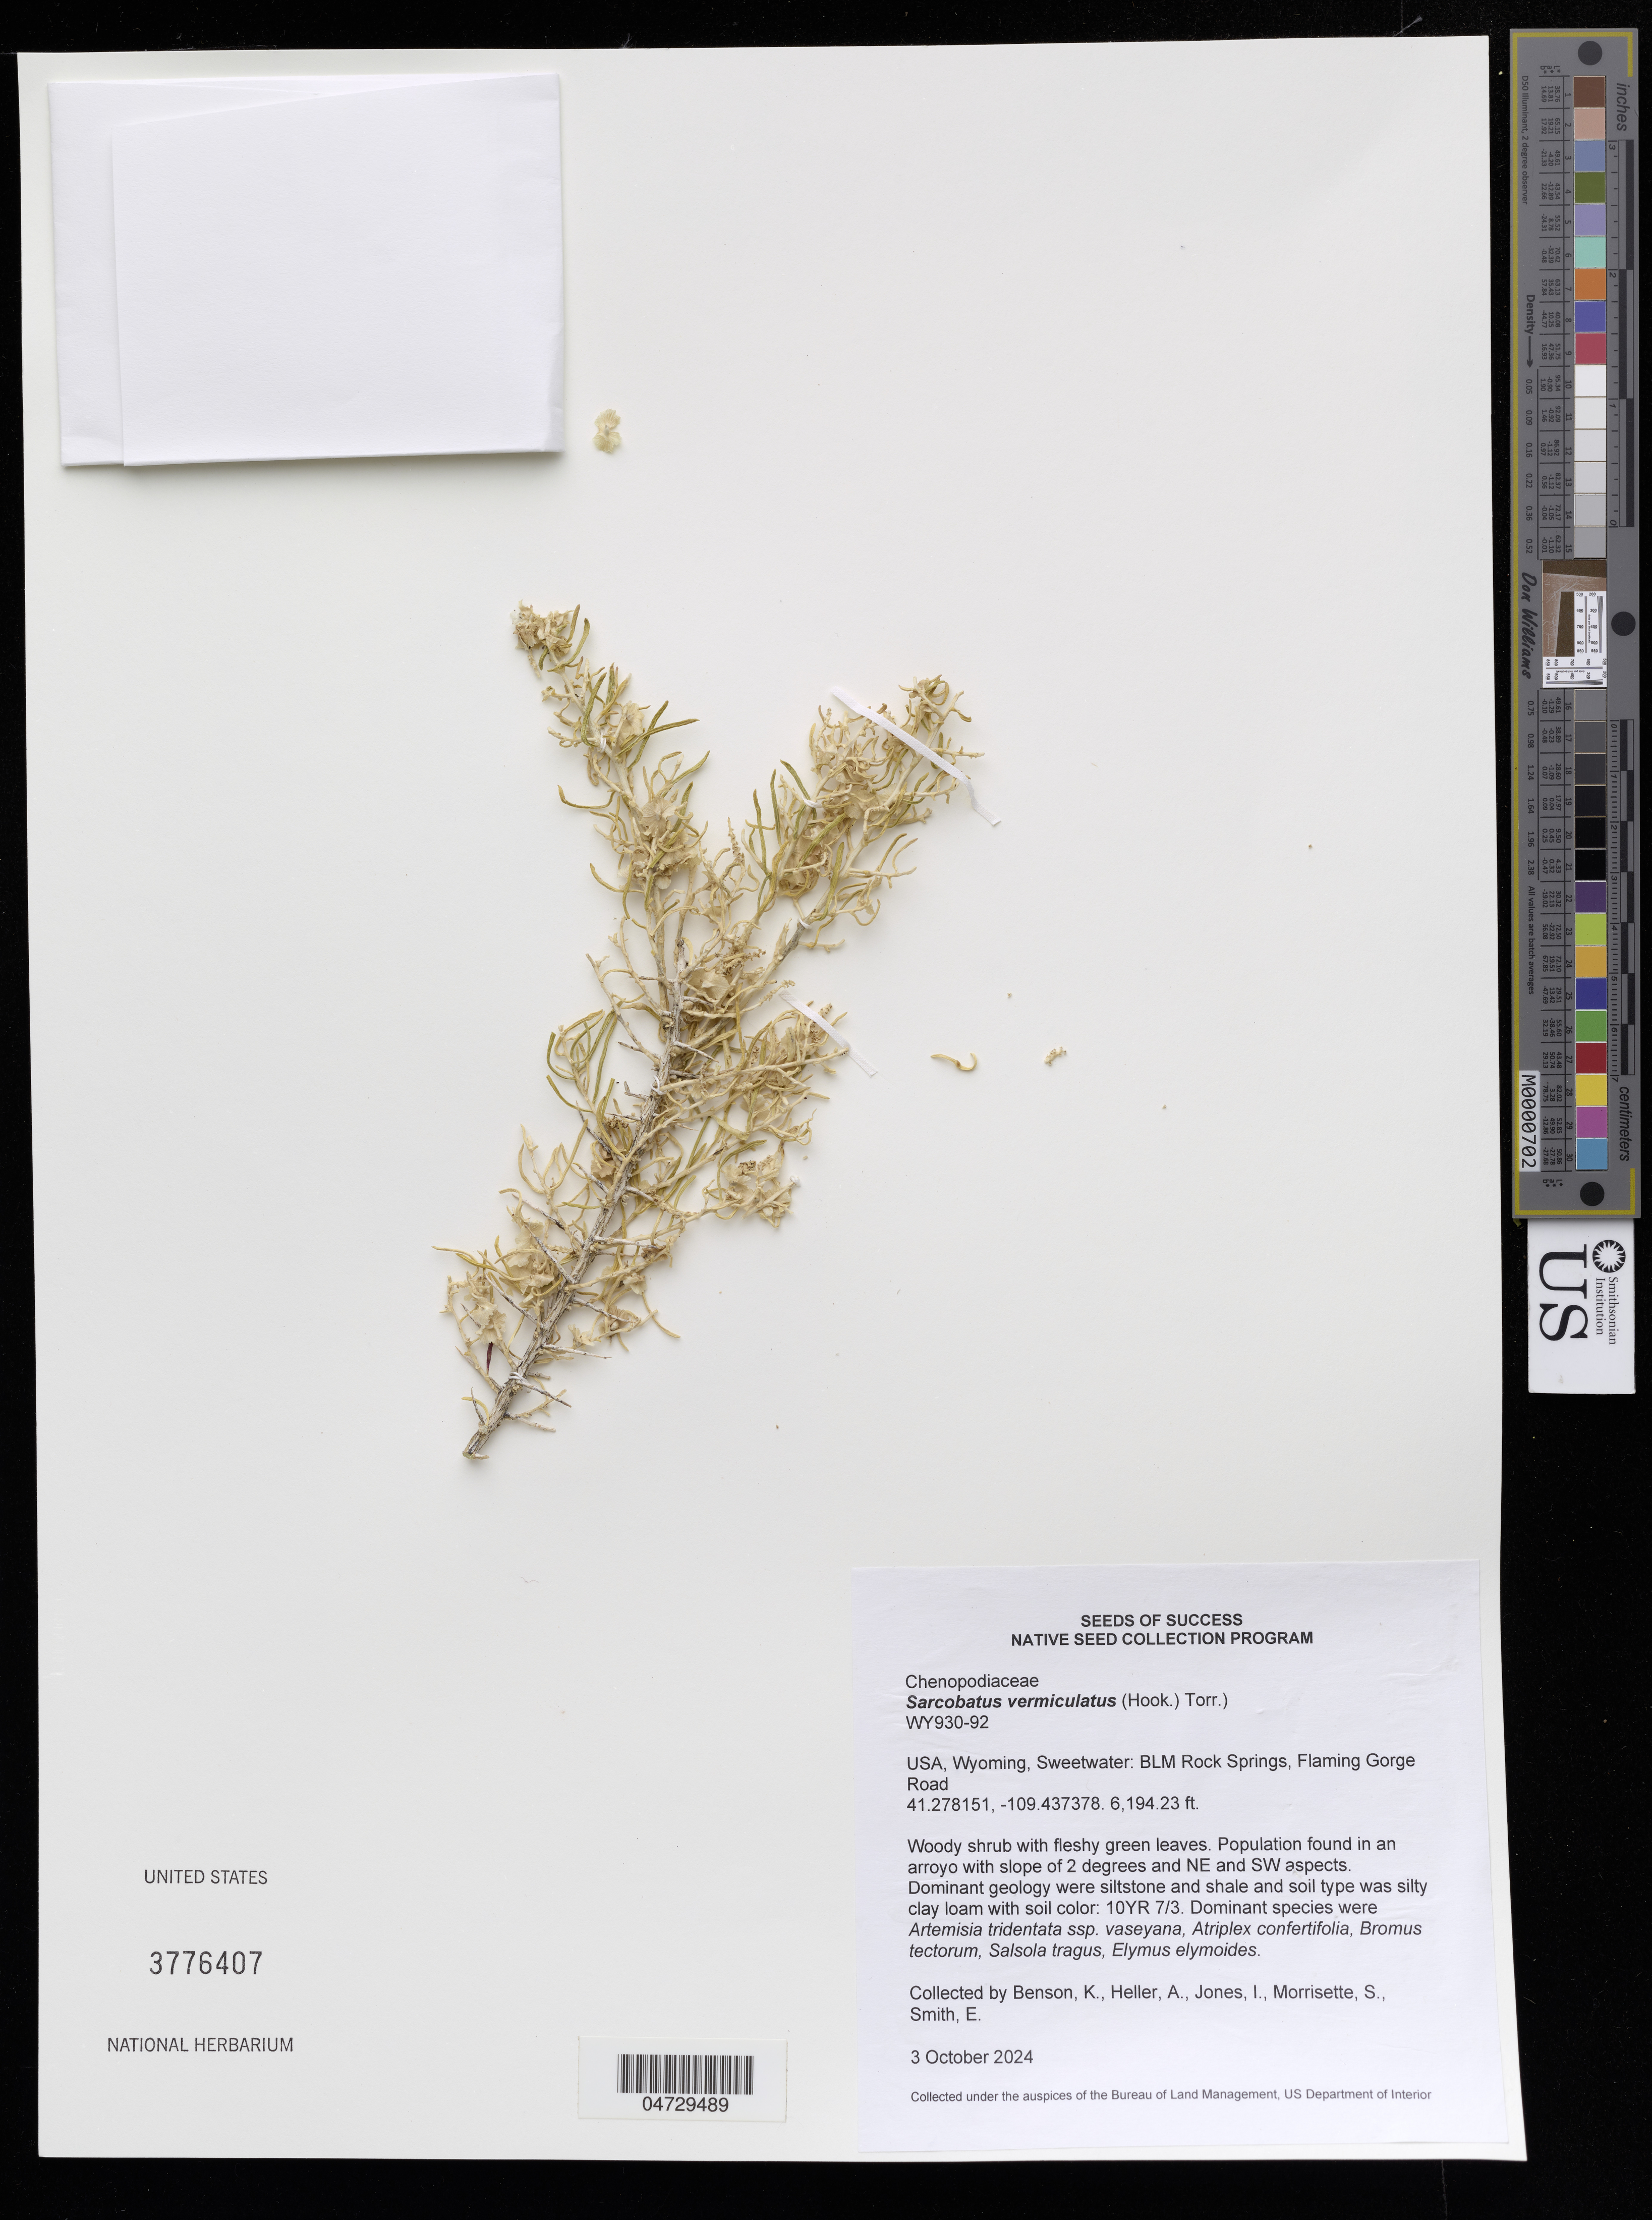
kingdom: Plantae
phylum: Tracheophyta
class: Magnoliopsida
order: Caryophyllales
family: Sarcobataceae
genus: Sarcobatus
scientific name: Sarcobatus vermiculatus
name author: (Hook.) Torr.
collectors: K. Benson, A. Heller, I. Jones, S. Morrisette & E. E. Smith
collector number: WY930-92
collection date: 2024-10-03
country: United States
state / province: Wyoming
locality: USA, Wyoming, Sweetwater: BLM Rock Springs, Flaming Gorge Road.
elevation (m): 1888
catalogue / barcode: US 3776407